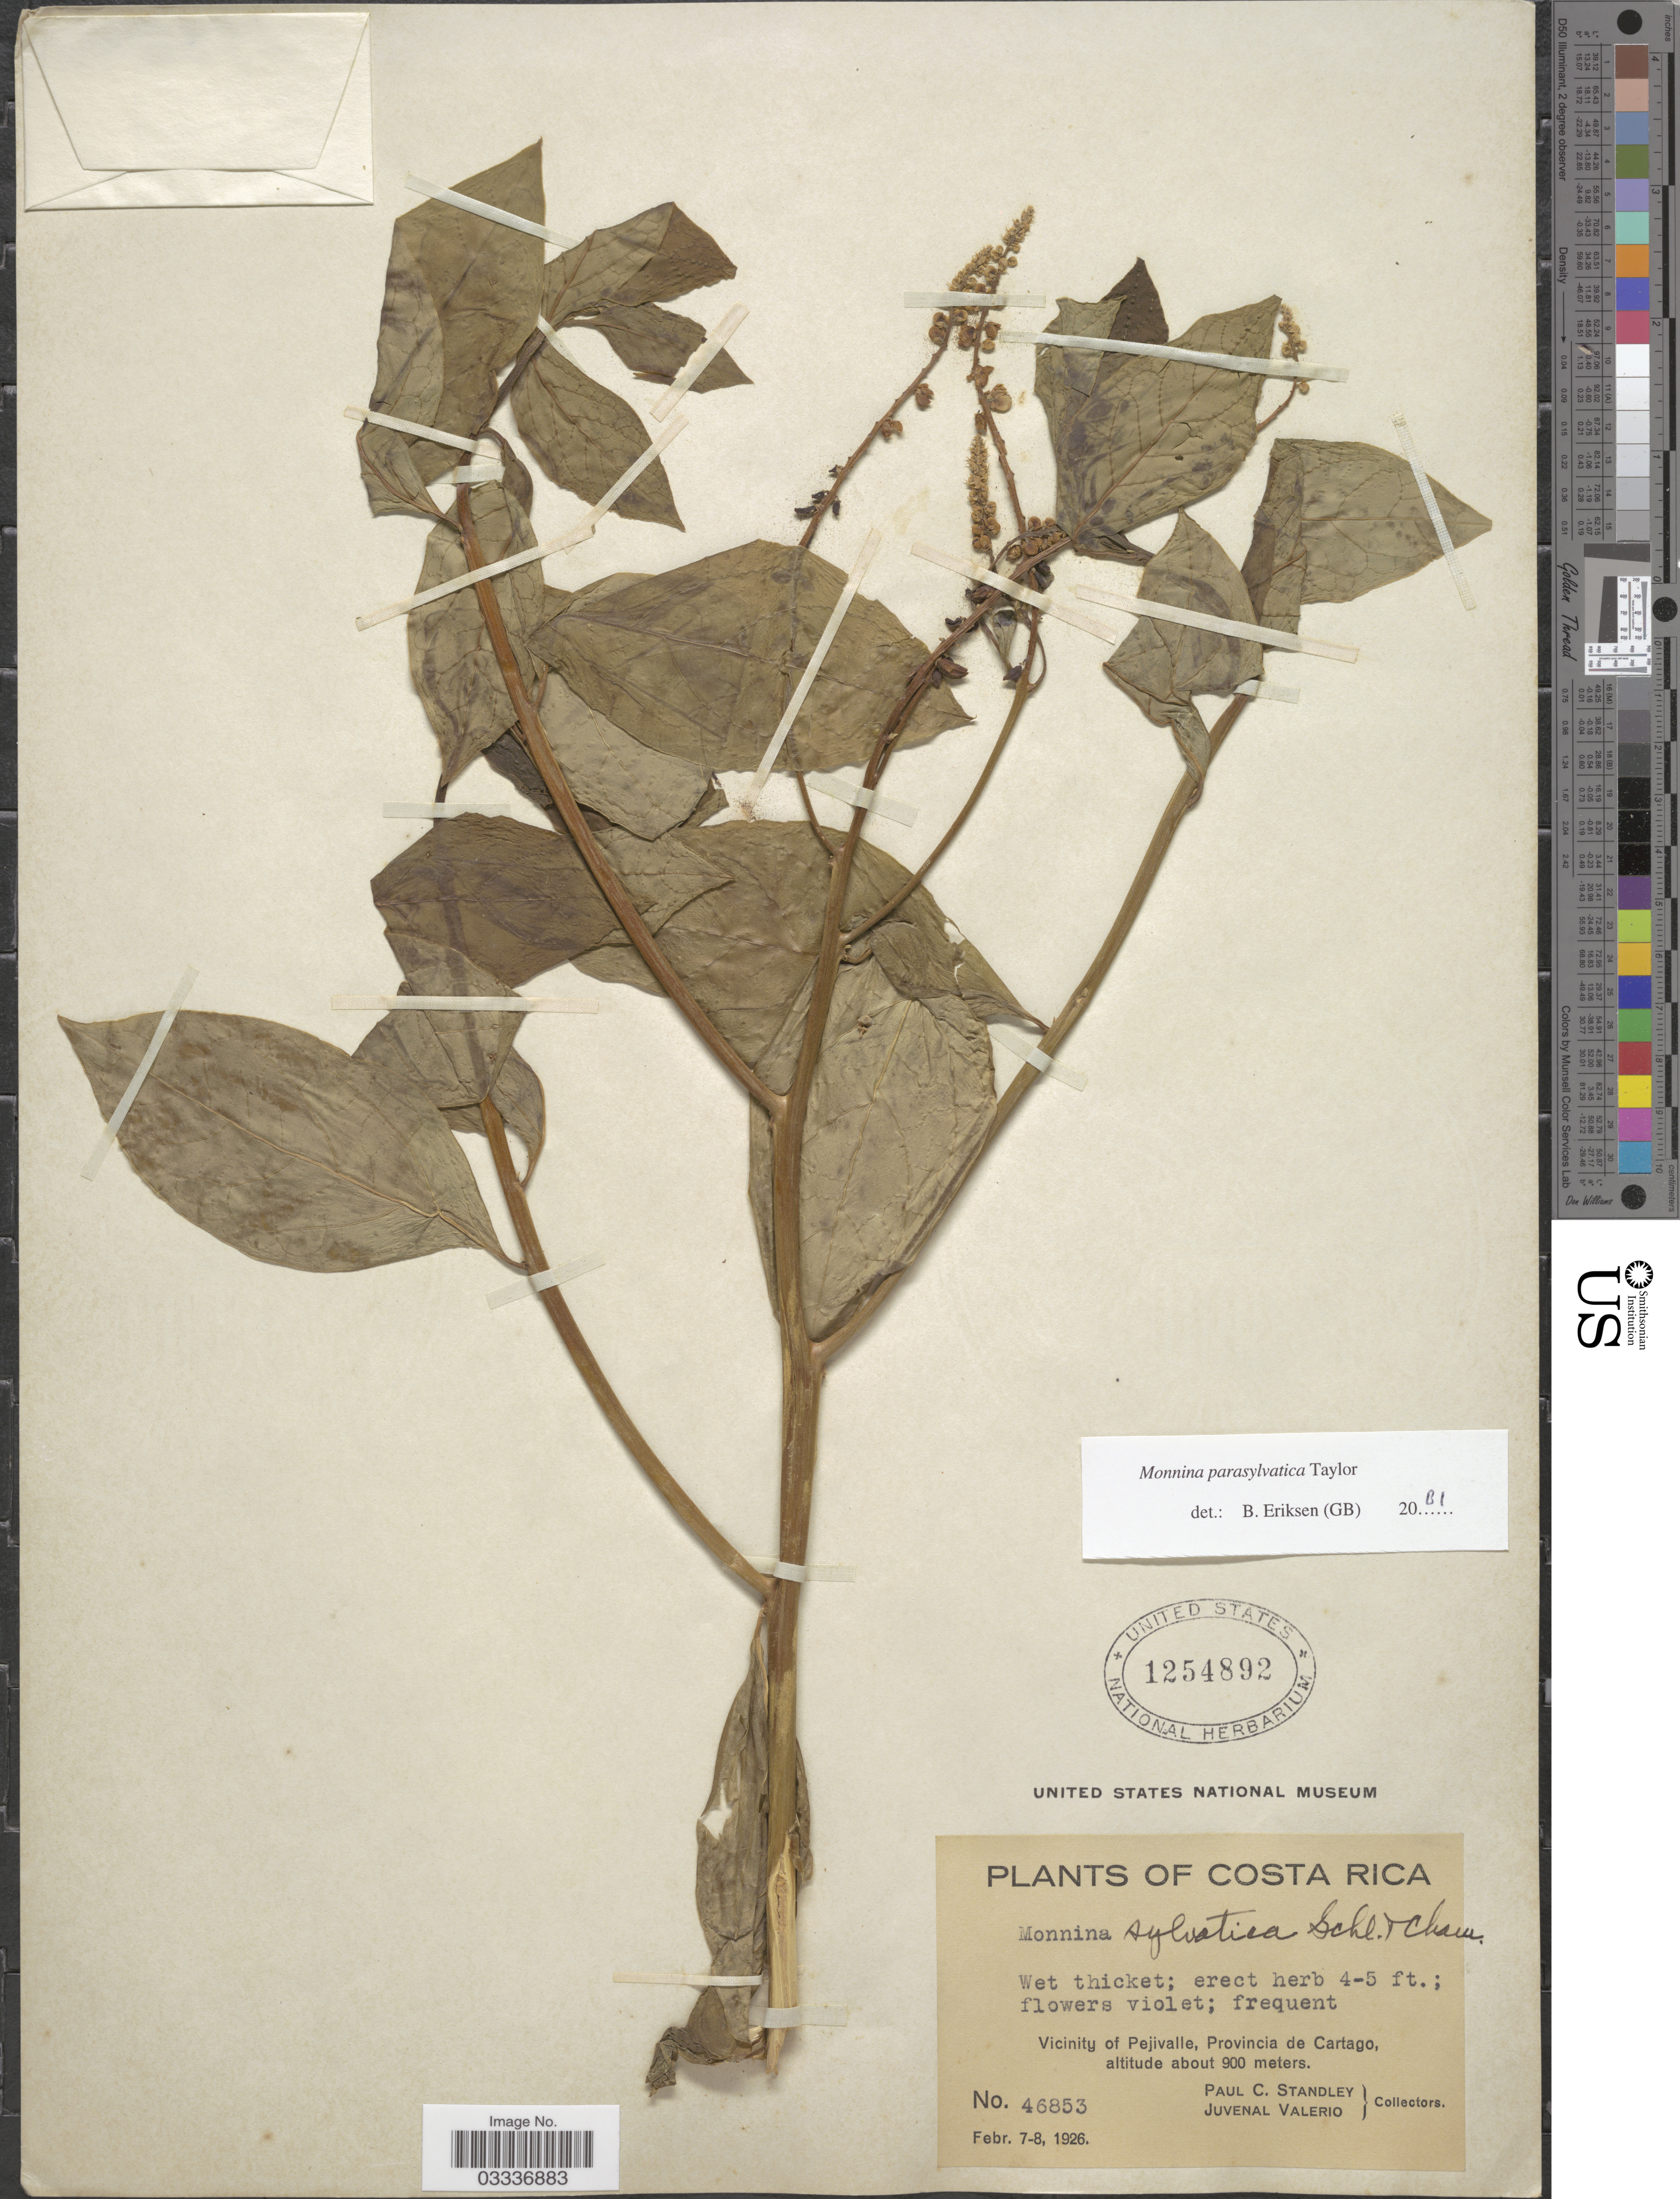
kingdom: Plantae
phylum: Tracheophyta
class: Magnoliopsida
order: Fabales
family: Polygalaceae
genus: Monnina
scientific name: Monnina parasylvatica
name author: C.M. Taylor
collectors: P. C. Standley & J. Valerio R.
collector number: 46853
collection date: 1926-02-07/1926-02-08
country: Costa Rica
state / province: Cartago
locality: Vicinity of Pejivalle.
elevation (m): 900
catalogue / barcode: US 1254892